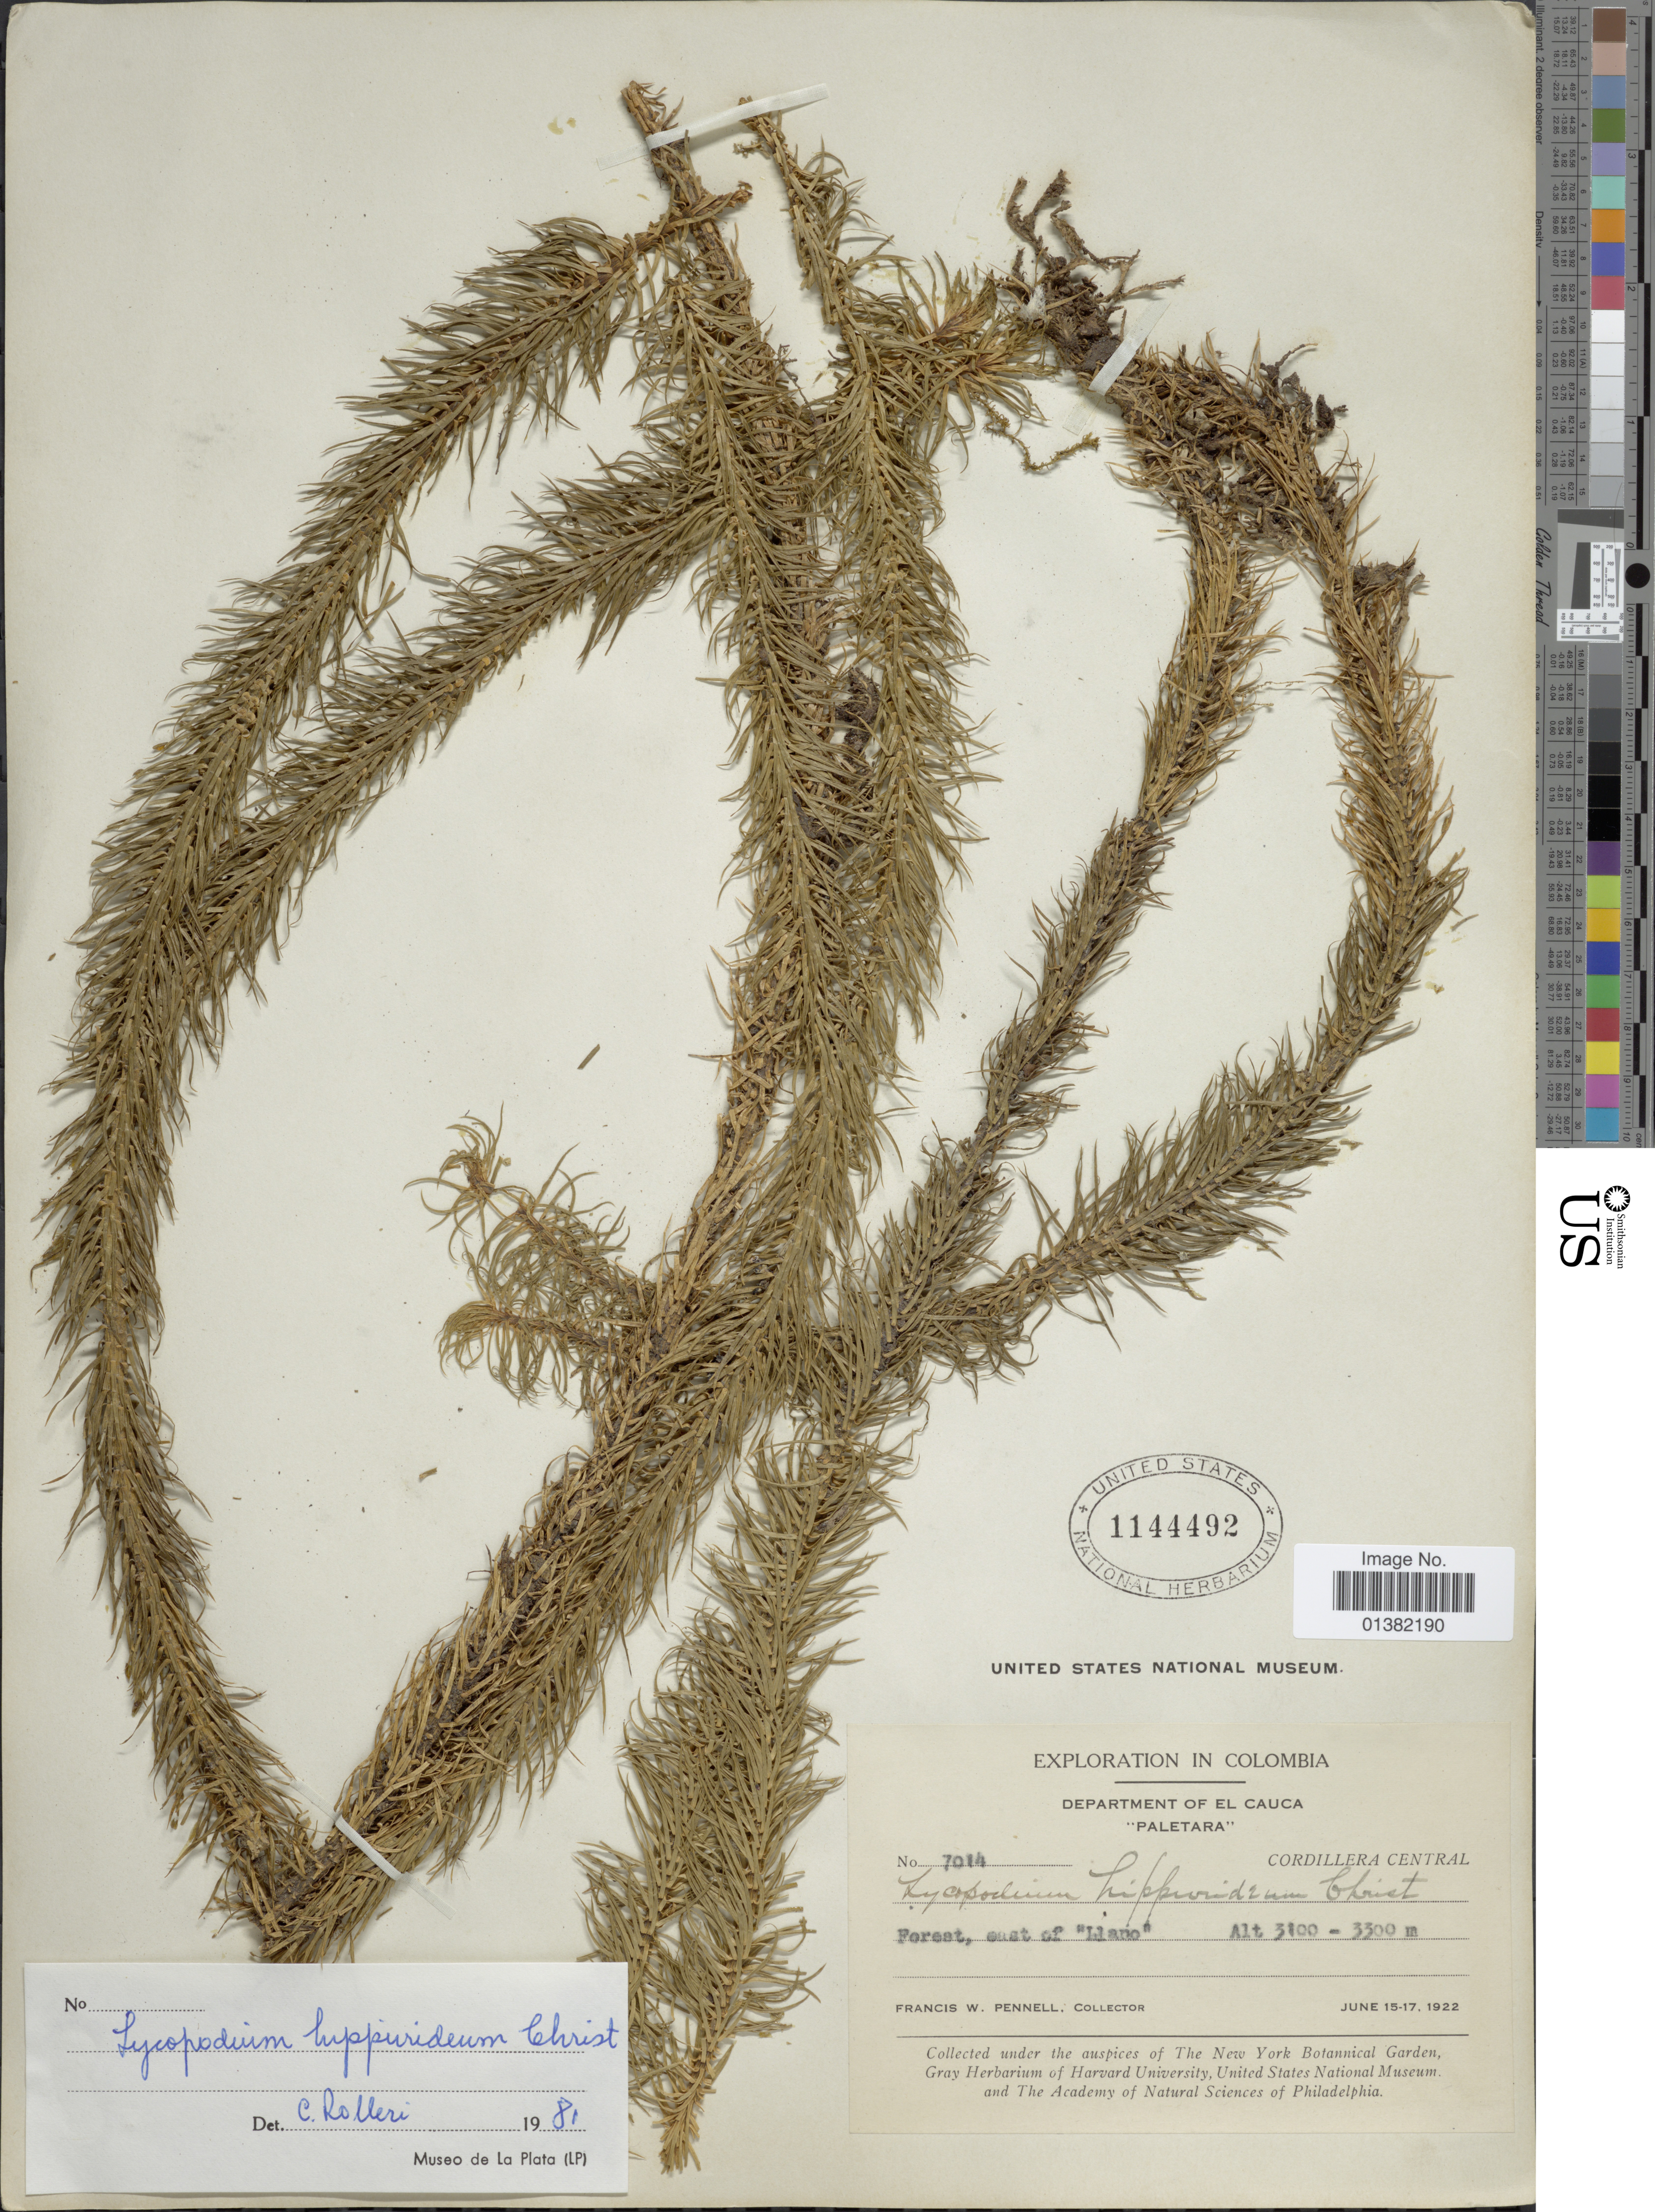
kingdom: Plantae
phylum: Tracheophyta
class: Lycopodiopsida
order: Lycopodiales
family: Lycopodiaceae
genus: Phlegmariurus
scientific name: Phlegmariurus hippurideus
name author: (Christ) B. Øllg.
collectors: F. W. Pennell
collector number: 7014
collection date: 1922-06-15/1922-06-17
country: Colombia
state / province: Cauca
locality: Paletara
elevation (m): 3100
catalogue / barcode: US 1144492